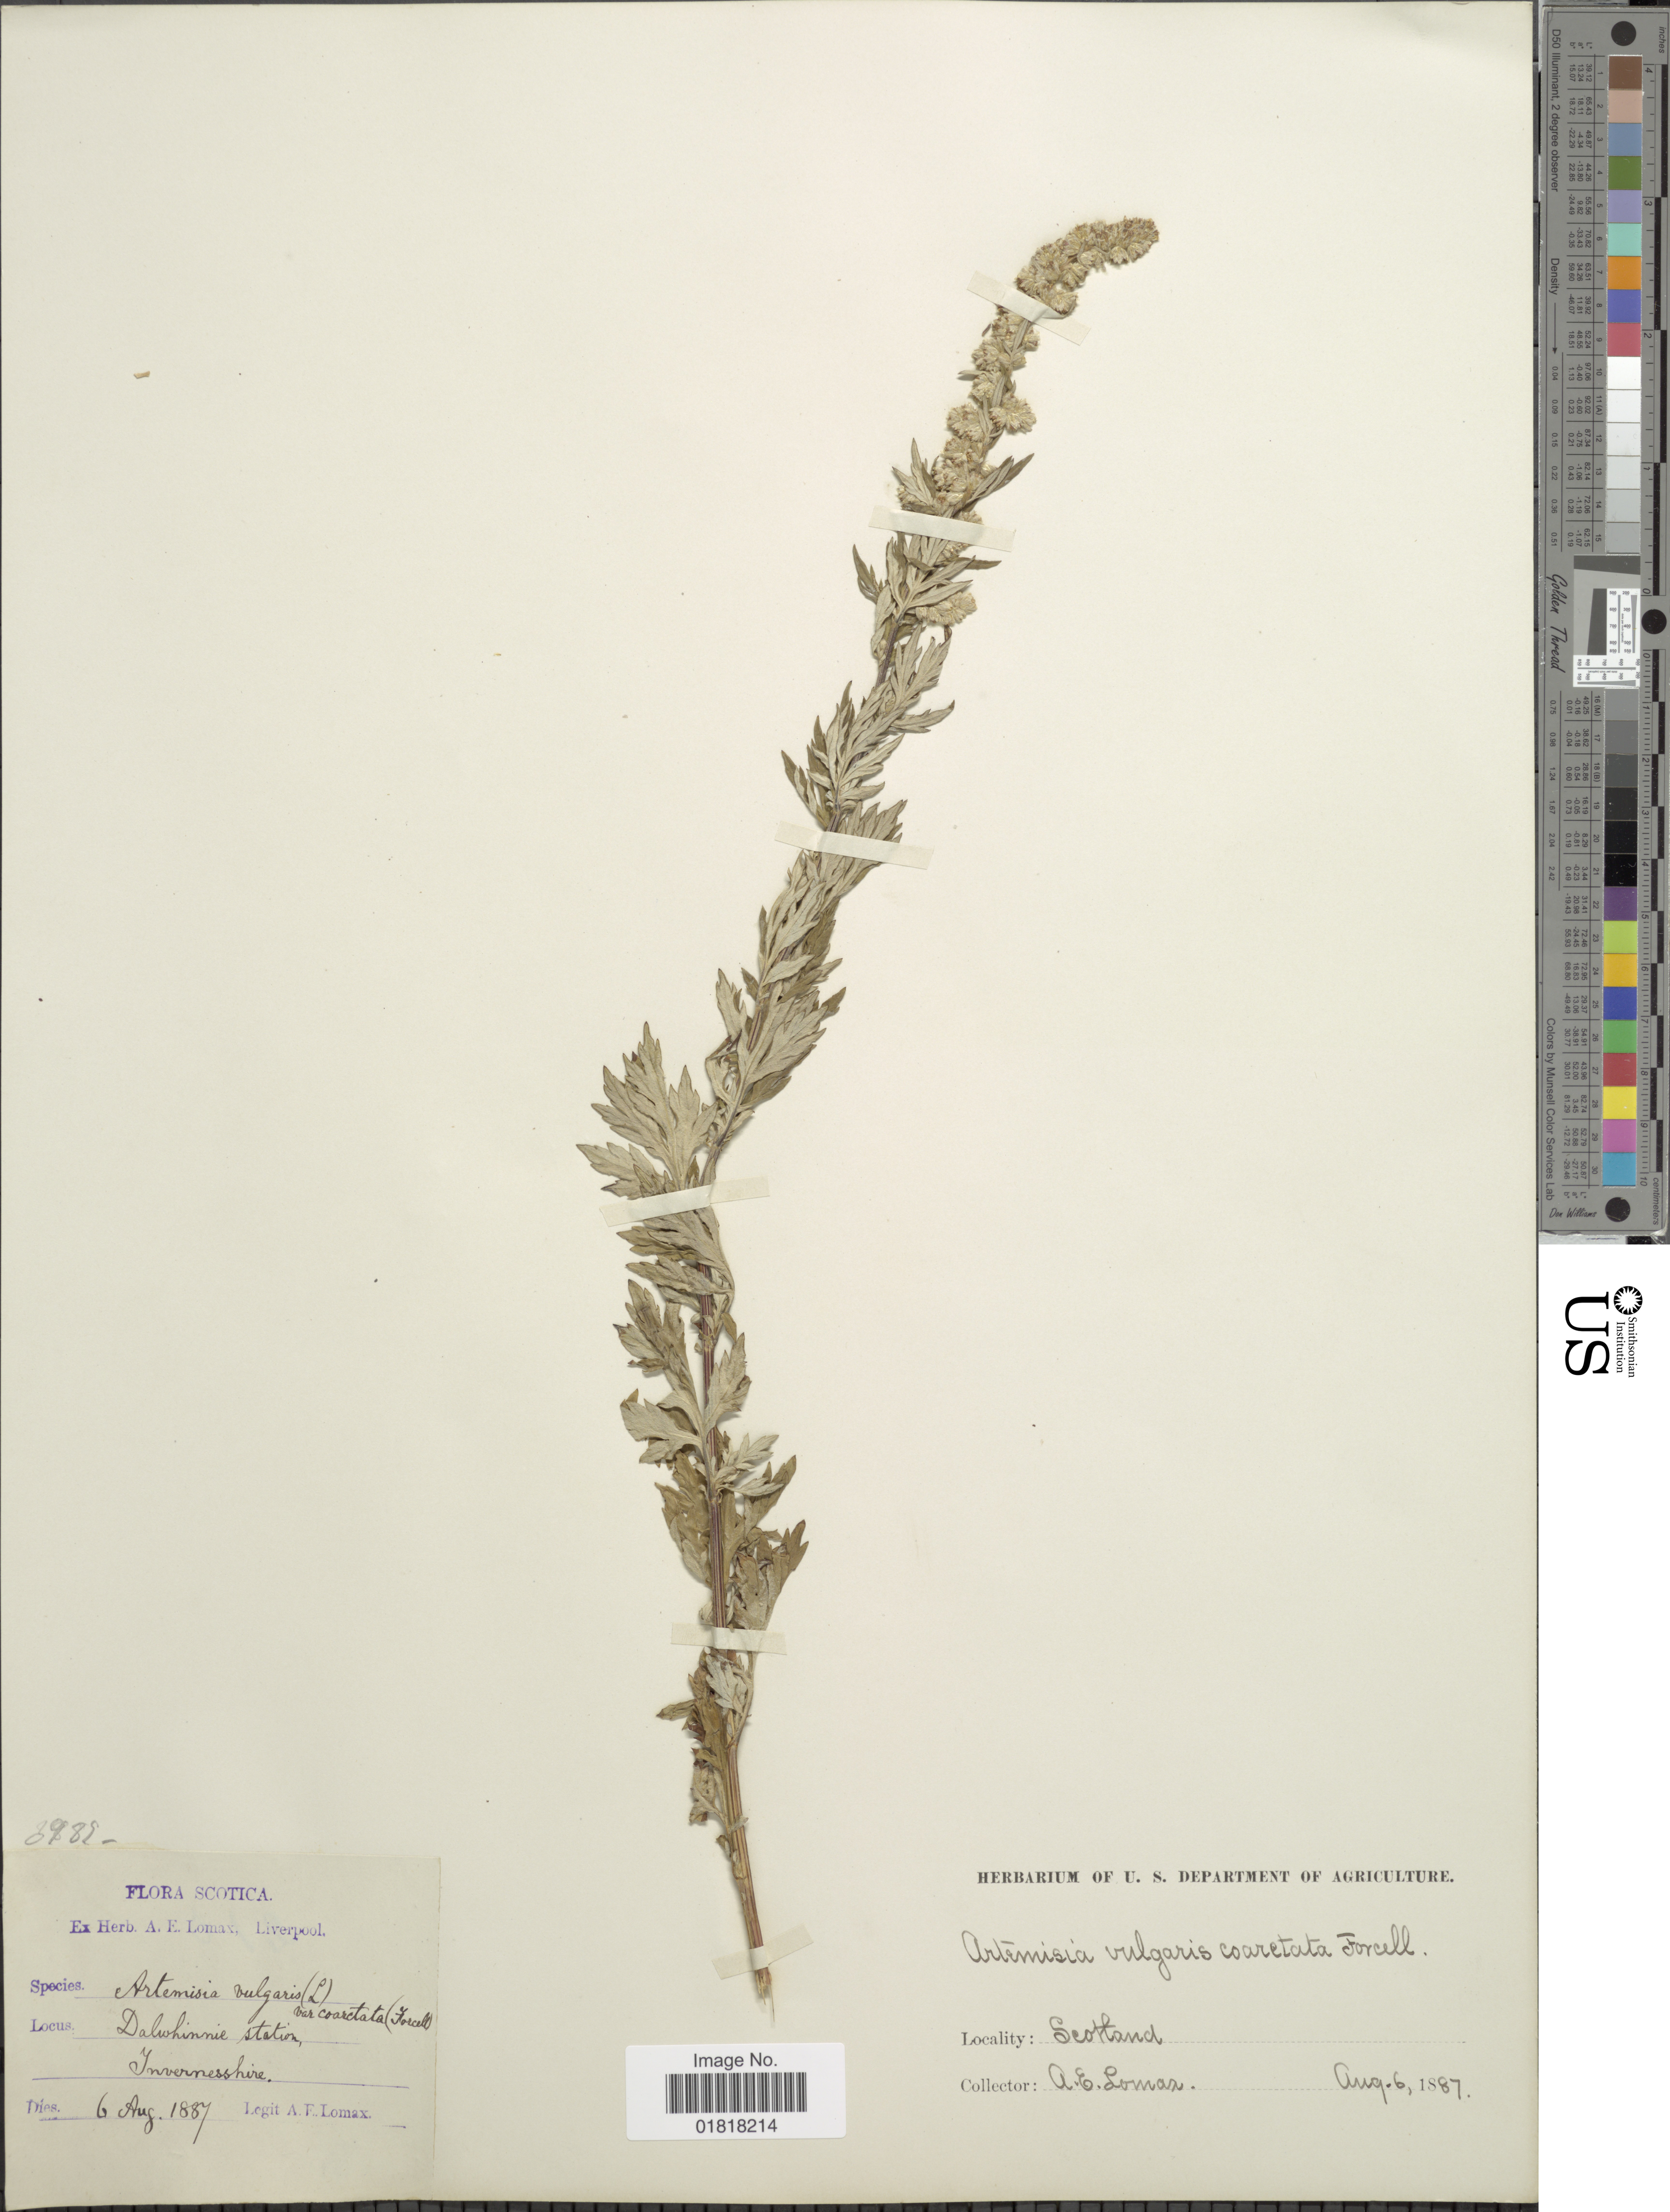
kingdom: Plantae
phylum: Tracheophyta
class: Magnoliopsida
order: Asterales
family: Asteraceae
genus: Artemisia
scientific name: Artemisia villarsii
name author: Gren. & Godr.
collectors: A. Lomax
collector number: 3982*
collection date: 1887-08-06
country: United Kingdom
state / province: Scotland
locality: Dalwhinnie Station, Invernesshire